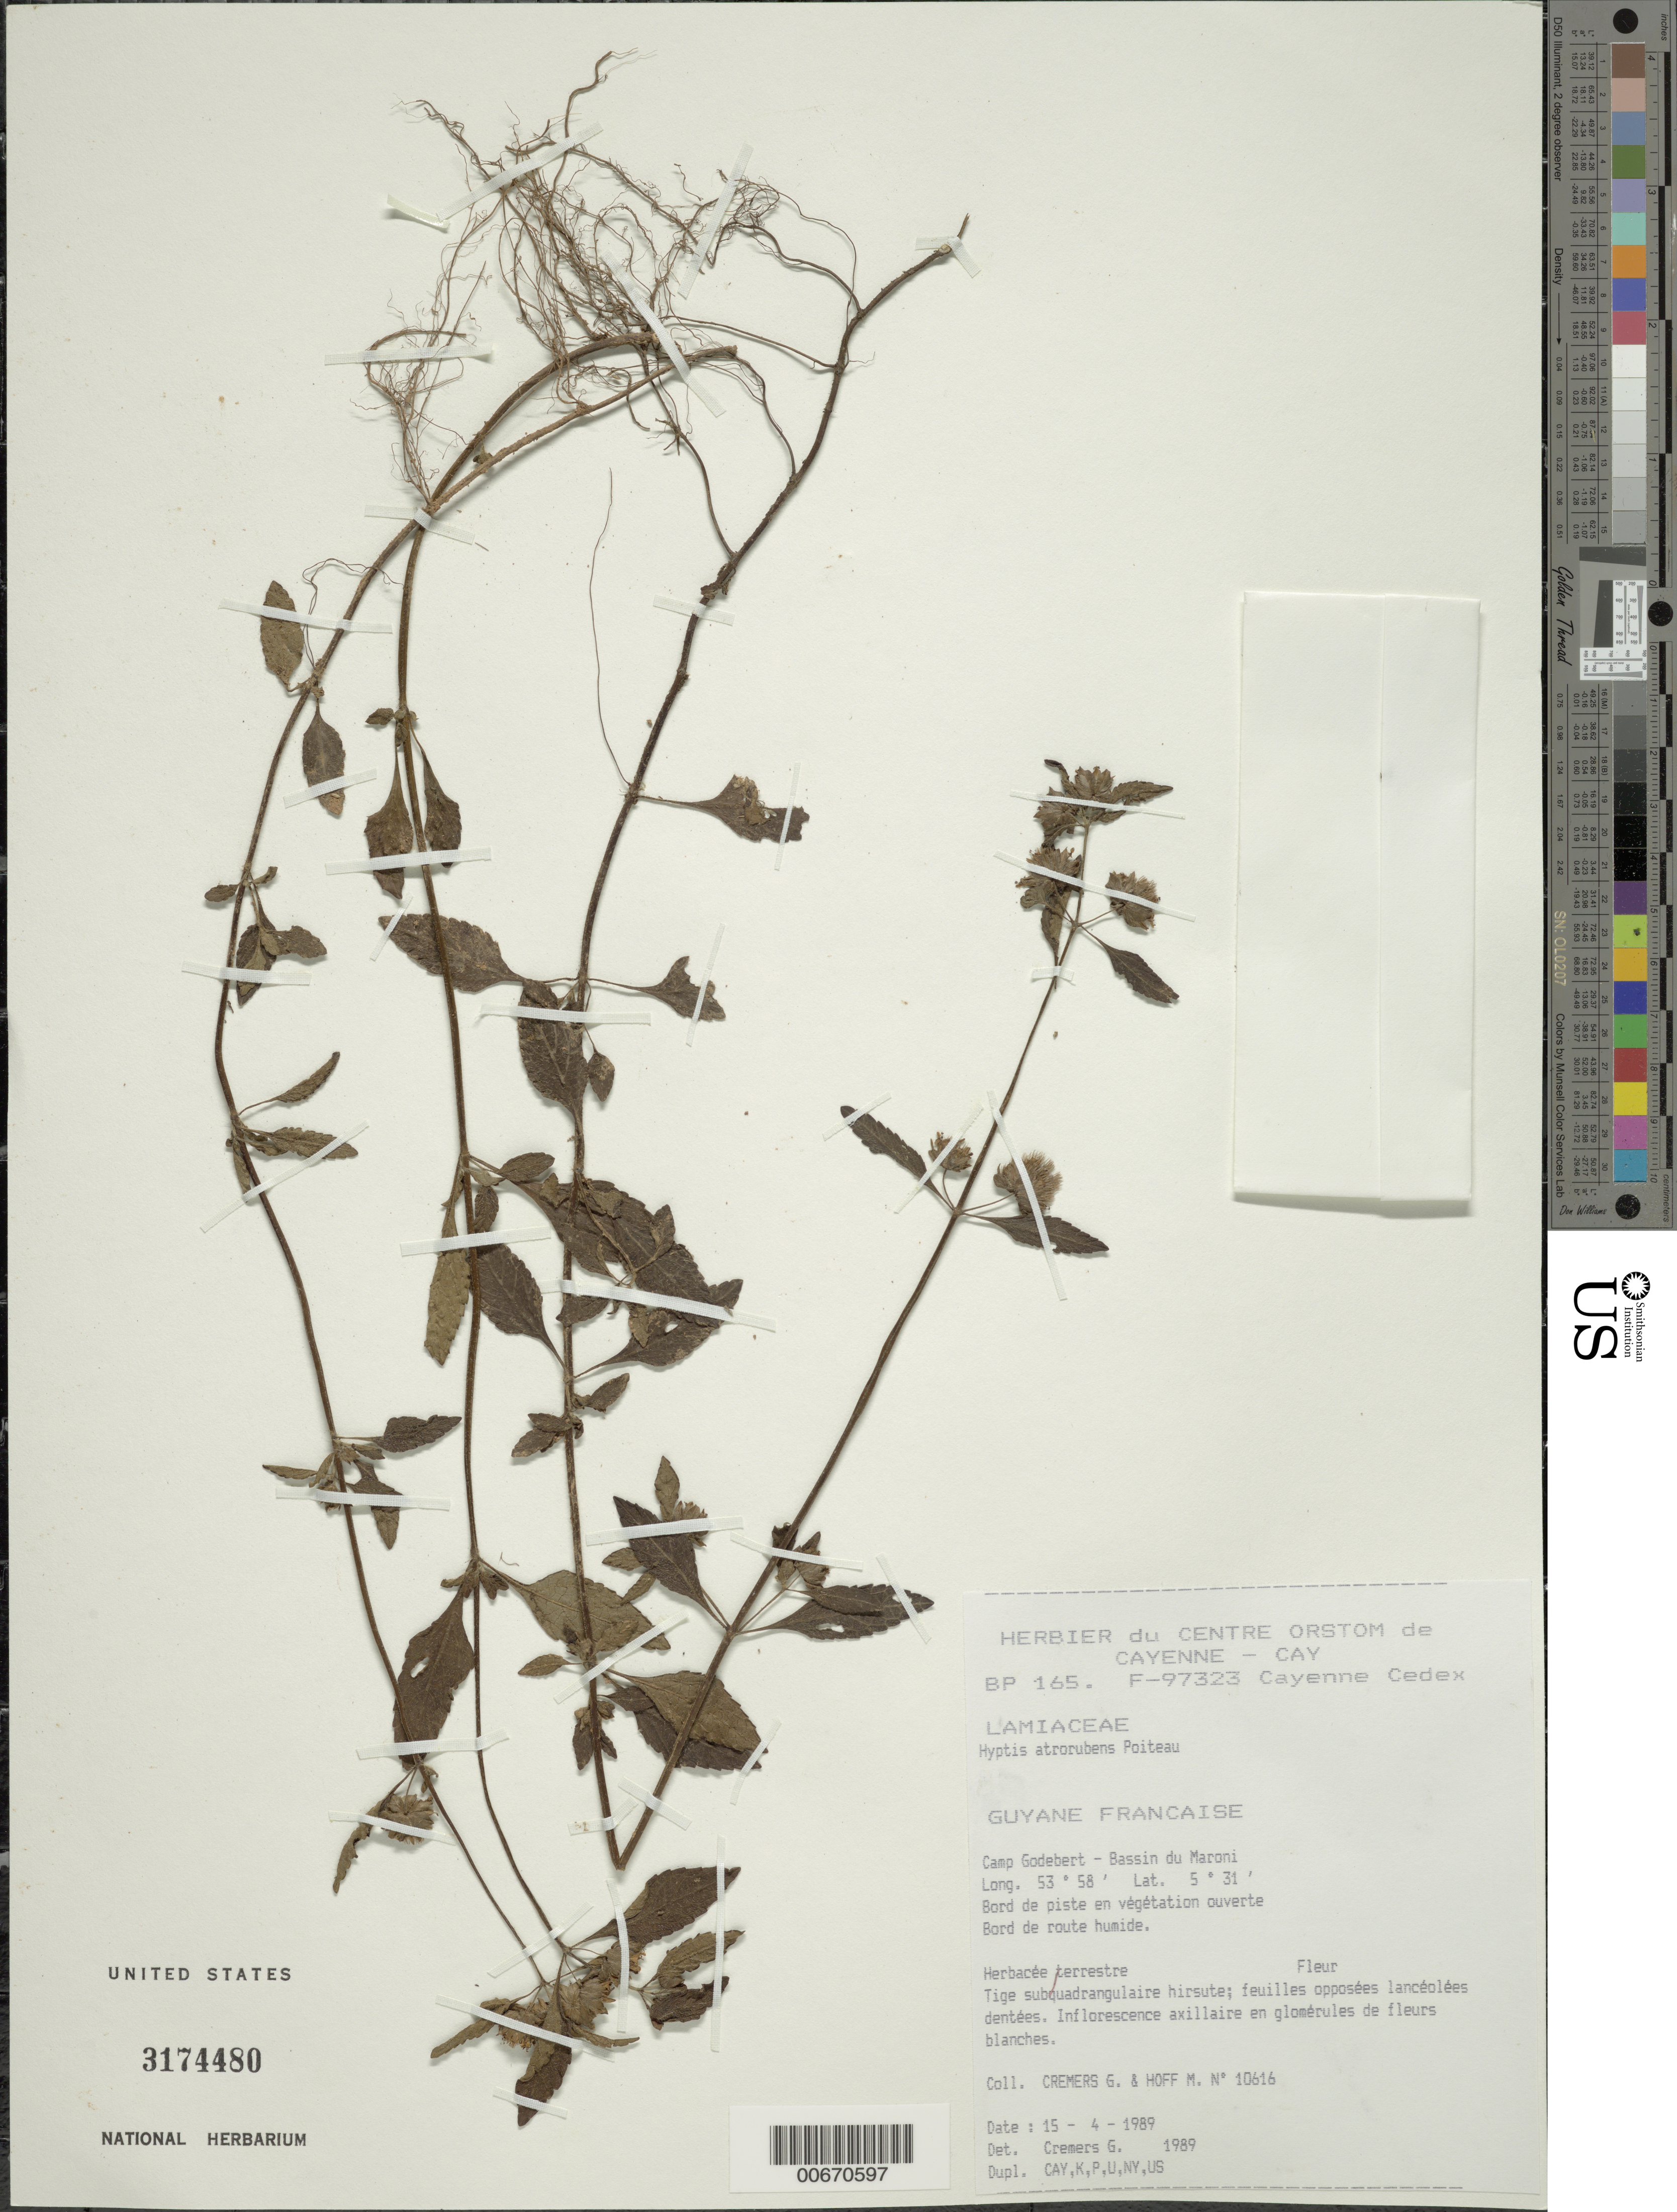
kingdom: Plantae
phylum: Tracheophyta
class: Magnoliopsida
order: Lamiales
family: Lamiaceae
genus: Hyptis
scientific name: Hyptis atrorubens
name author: Poit.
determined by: Cremers, Georges A.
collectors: G. Cremers & M. Hoff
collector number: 10616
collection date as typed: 15-Apr-89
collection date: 1989-04-15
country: French Guiana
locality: Camp Godebert, Bassin du Maroni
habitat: Edge of trail in open vegetation; wet roadside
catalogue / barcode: US 3174480